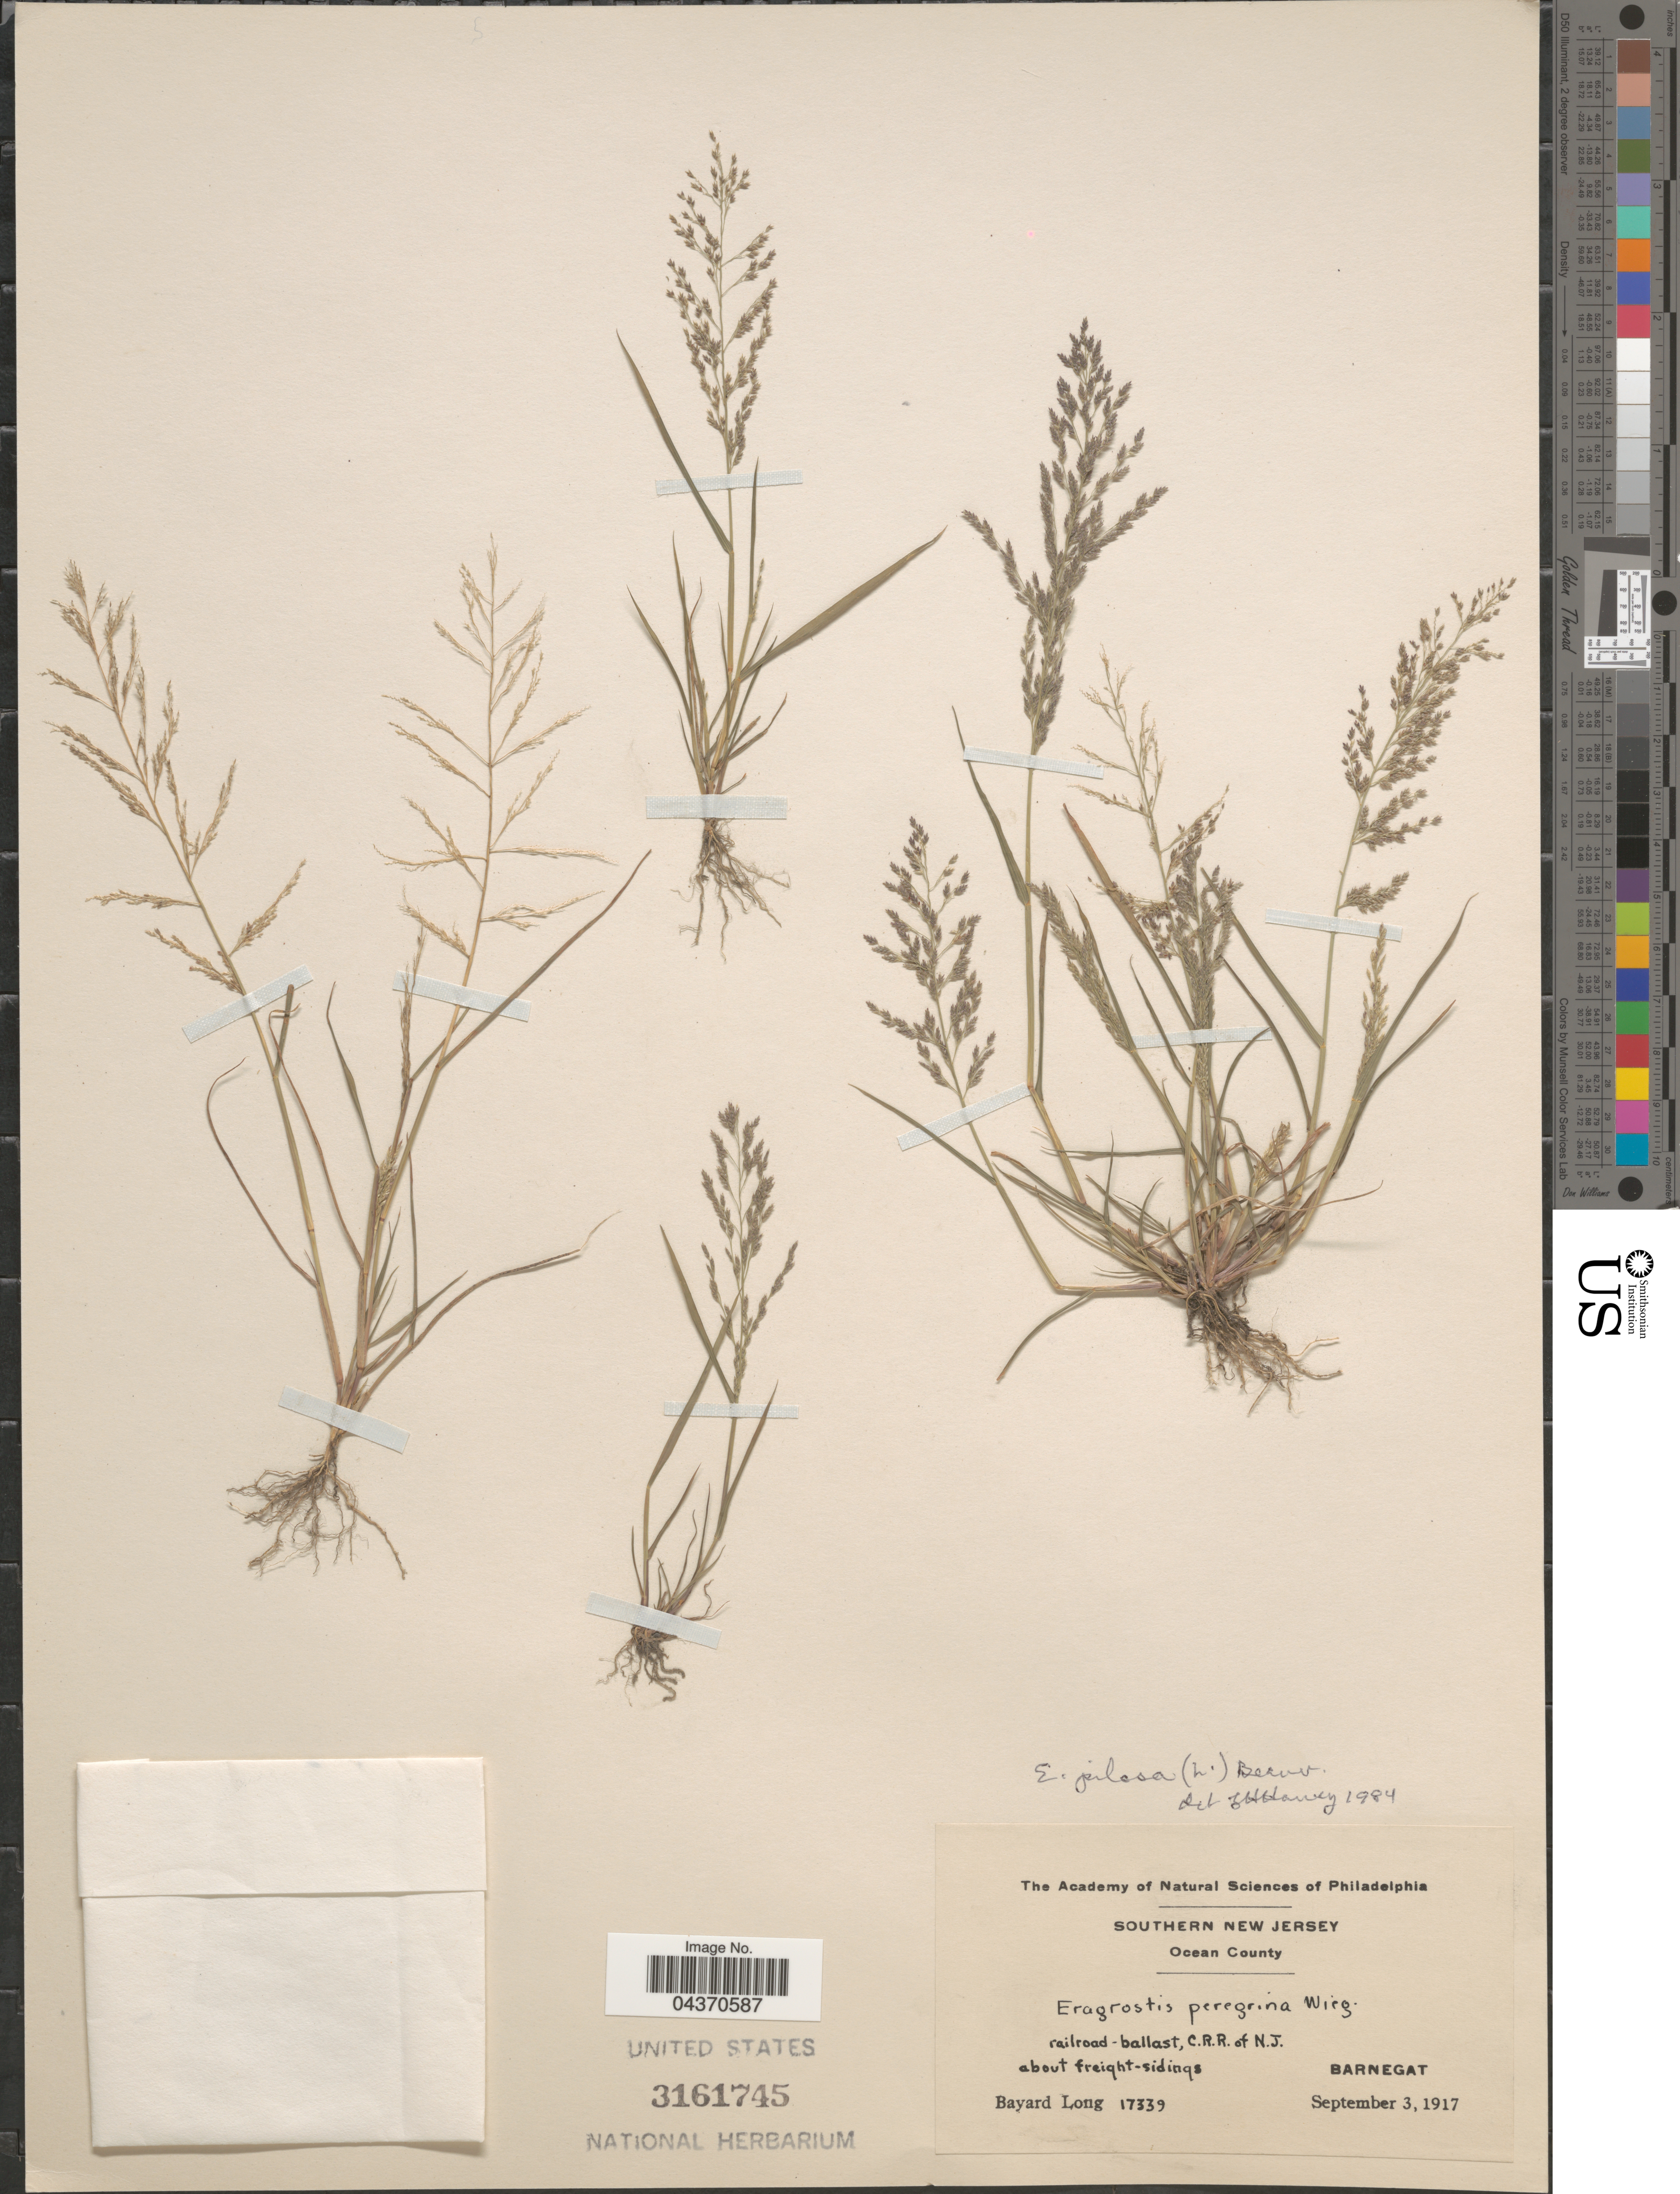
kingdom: Plantae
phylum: Tracheophyta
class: Liliopsida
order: Poales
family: Poaceae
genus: Eragrostis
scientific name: Eragrostis pilosa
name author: (L.) P. Beauv.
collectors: B. Long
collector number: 17339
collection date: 1917-09-03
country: United States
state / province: New Jersey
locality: Southern New Jersey. Ocean County. Railroad-ballast, C.R.R. of N.J. about freight-sidings. Barnegat.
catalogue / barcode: US 3161745